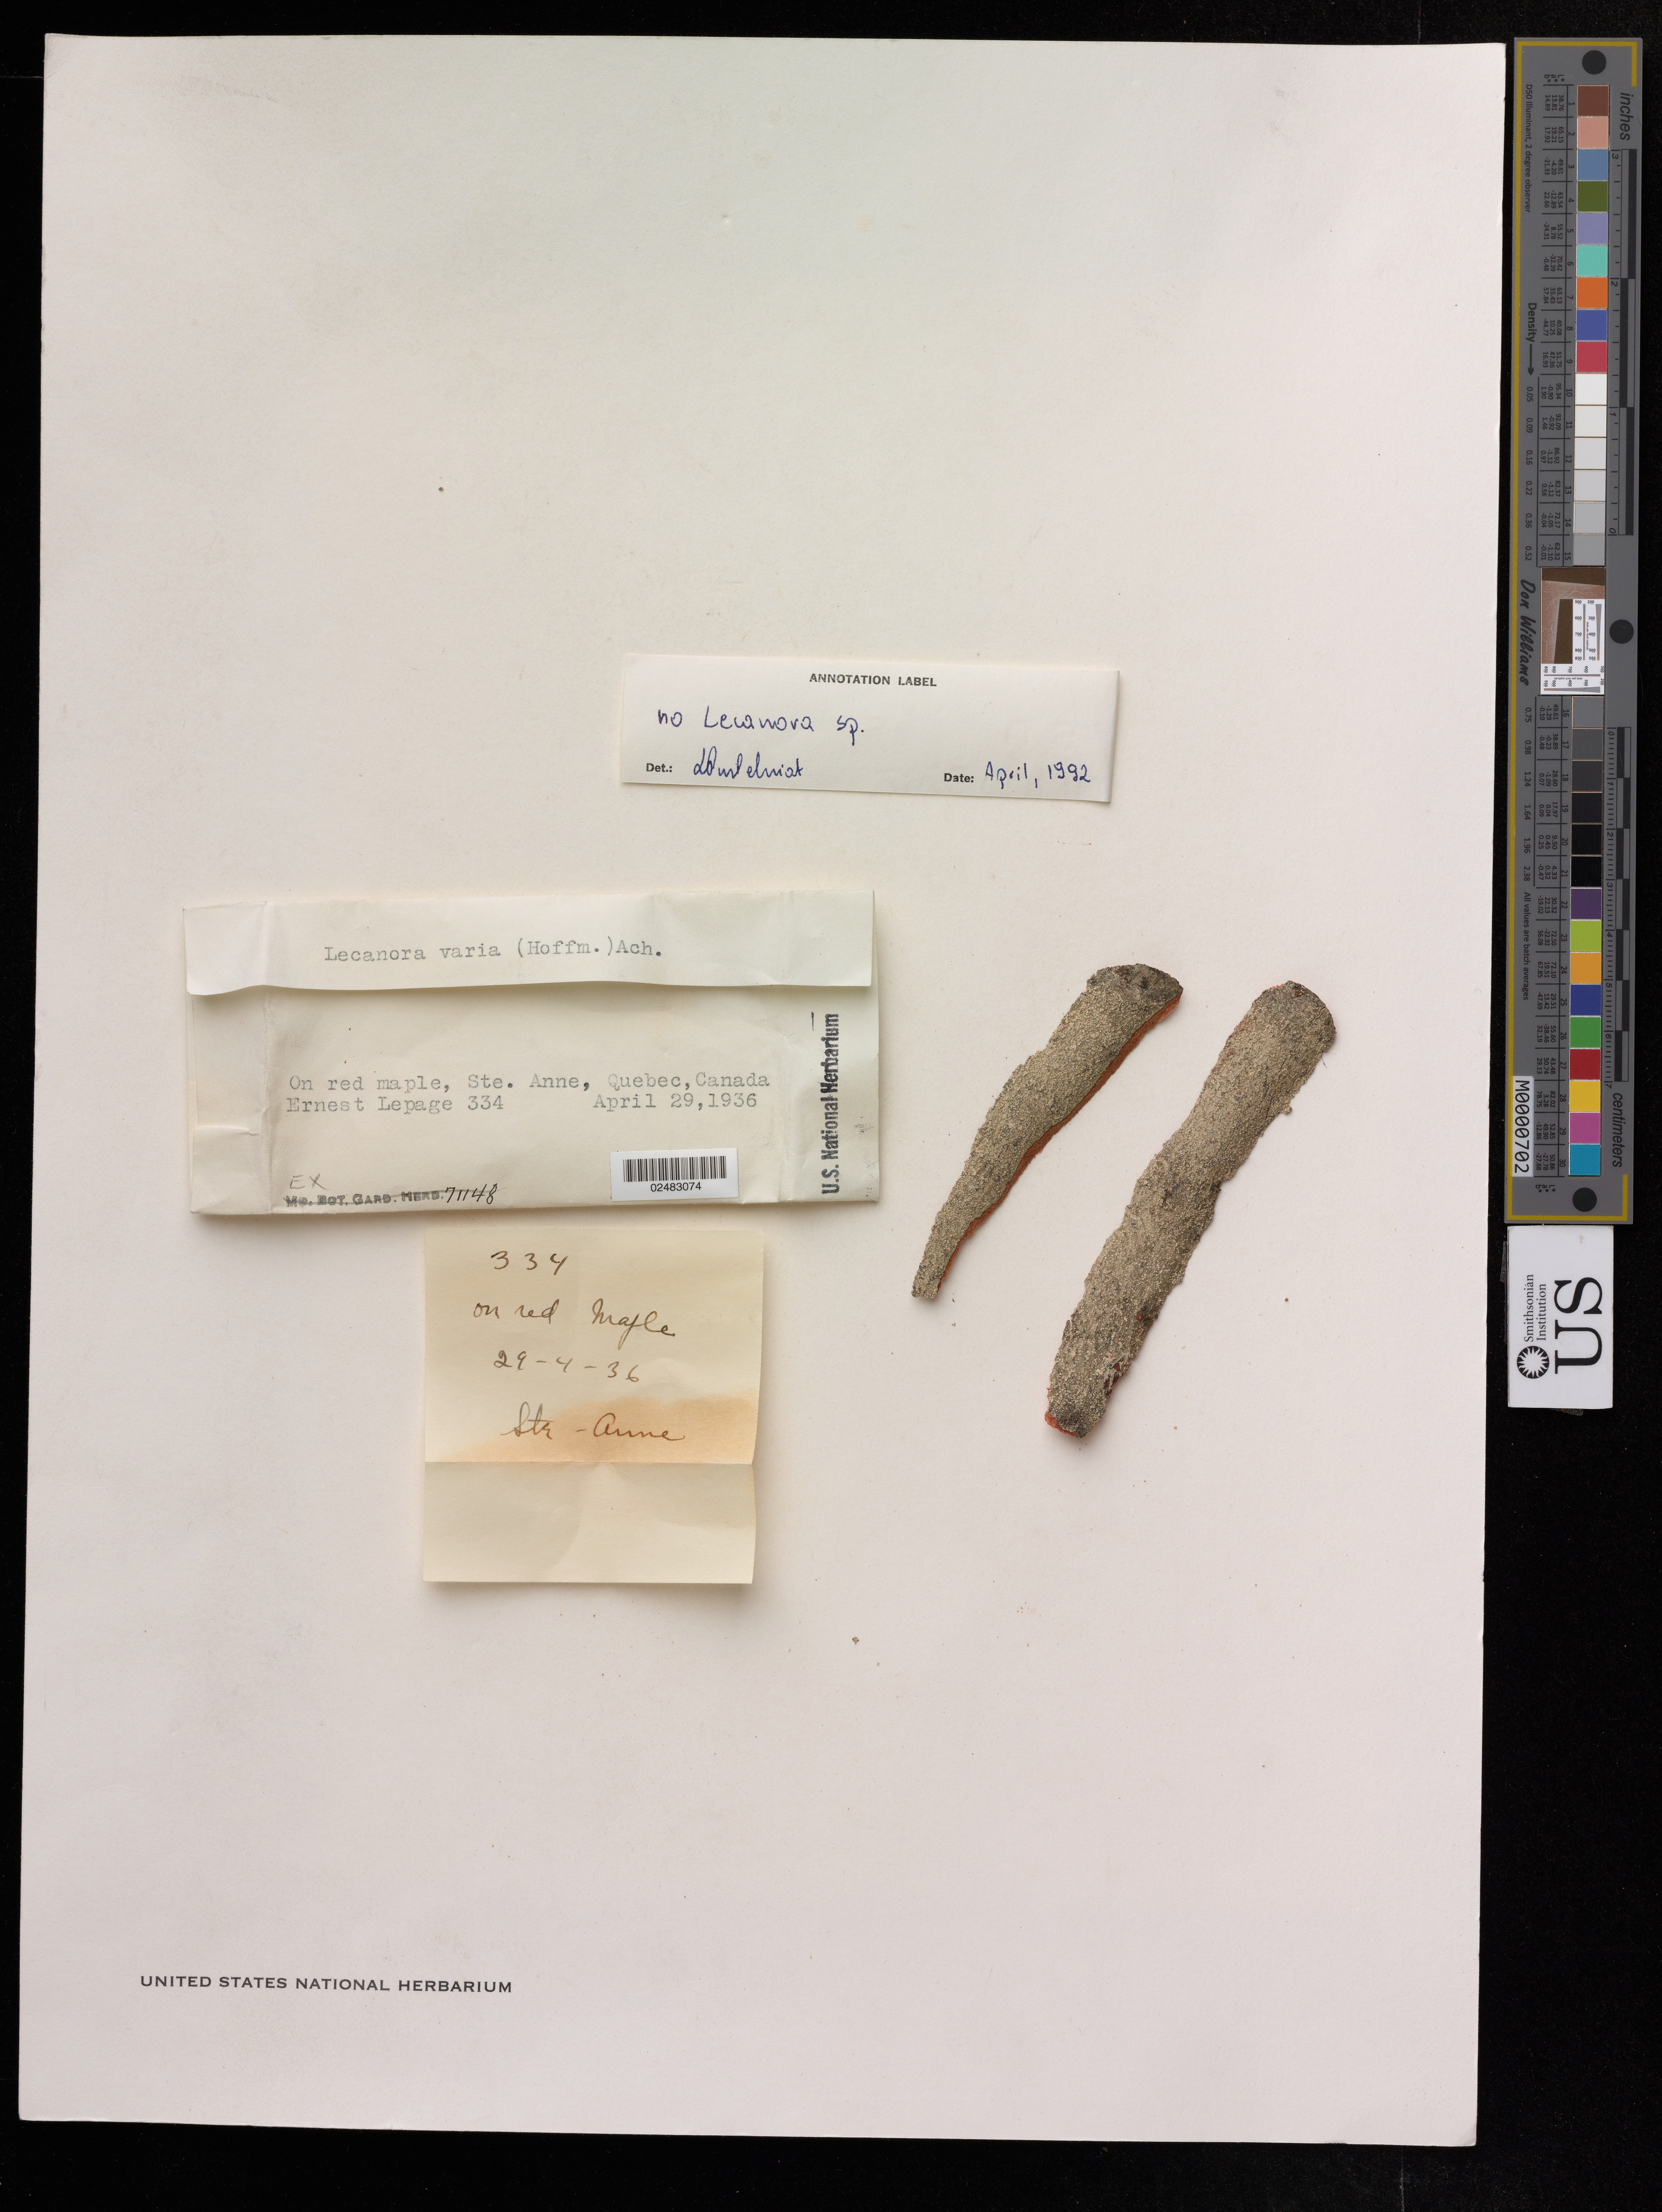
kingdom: Fungi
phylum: Ascomycota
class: Lecanoromycetes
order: Lecanorales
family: Lecanoraceae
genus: Straminella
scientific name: Straminella varia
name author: (Hoffm.) S.Y. Kondr. et al.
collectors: E. Lepage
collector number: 334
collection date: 1936-04-29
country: Canada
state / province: Quebec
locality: Ste. Anne.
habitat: On red maple.